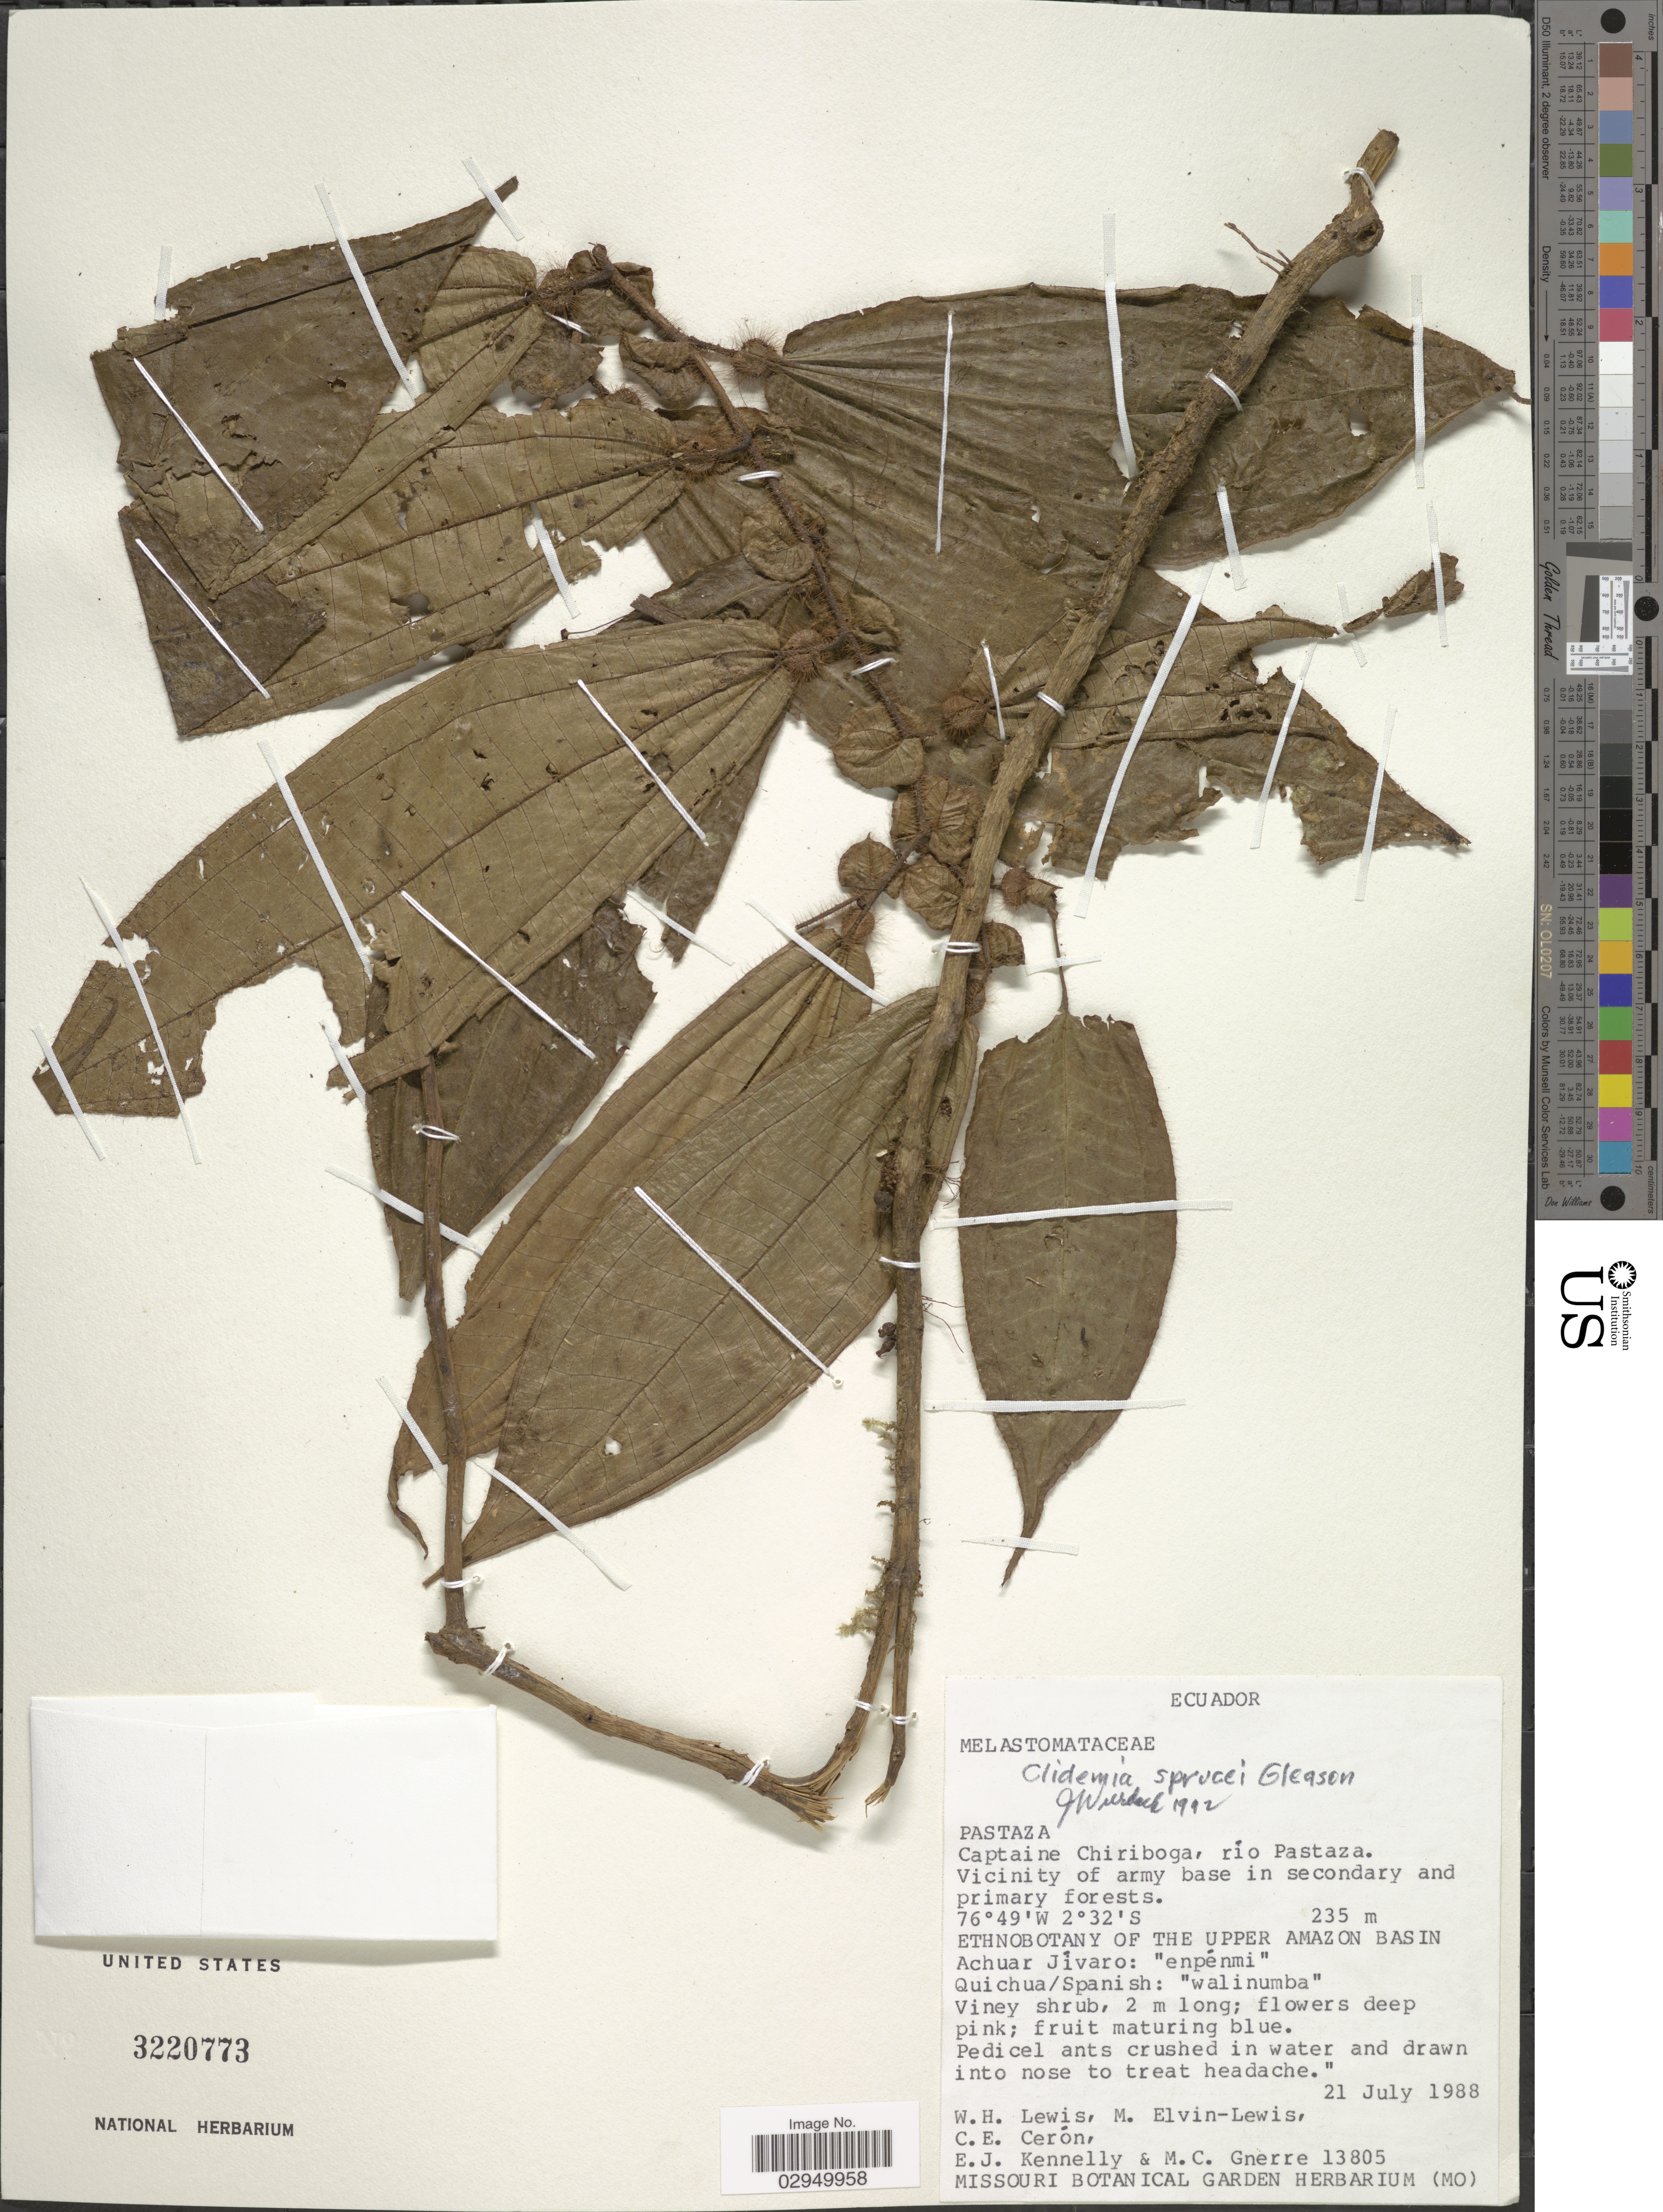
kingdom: Plantae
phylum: Tracheophyta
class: Magnoliopsida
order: Myrtales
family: Melastomataceae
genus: Clidemia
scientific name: Clidemia sprucei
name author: Gleason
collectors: W. H. Lewis, M. Elvin-Lewis, C. E. Cerón M., E. Kennelly & M. Gnerre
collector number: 13805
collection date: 1988-07-21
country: Ecuador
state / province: Pastaza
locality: Captaine Chiriboga, río Pastaza. Vicinity of army base in secondary and primary forests. The upper Amazon Basin. Achuar Jívaro [unsure placement]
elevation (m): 235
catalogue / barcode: US 3220773